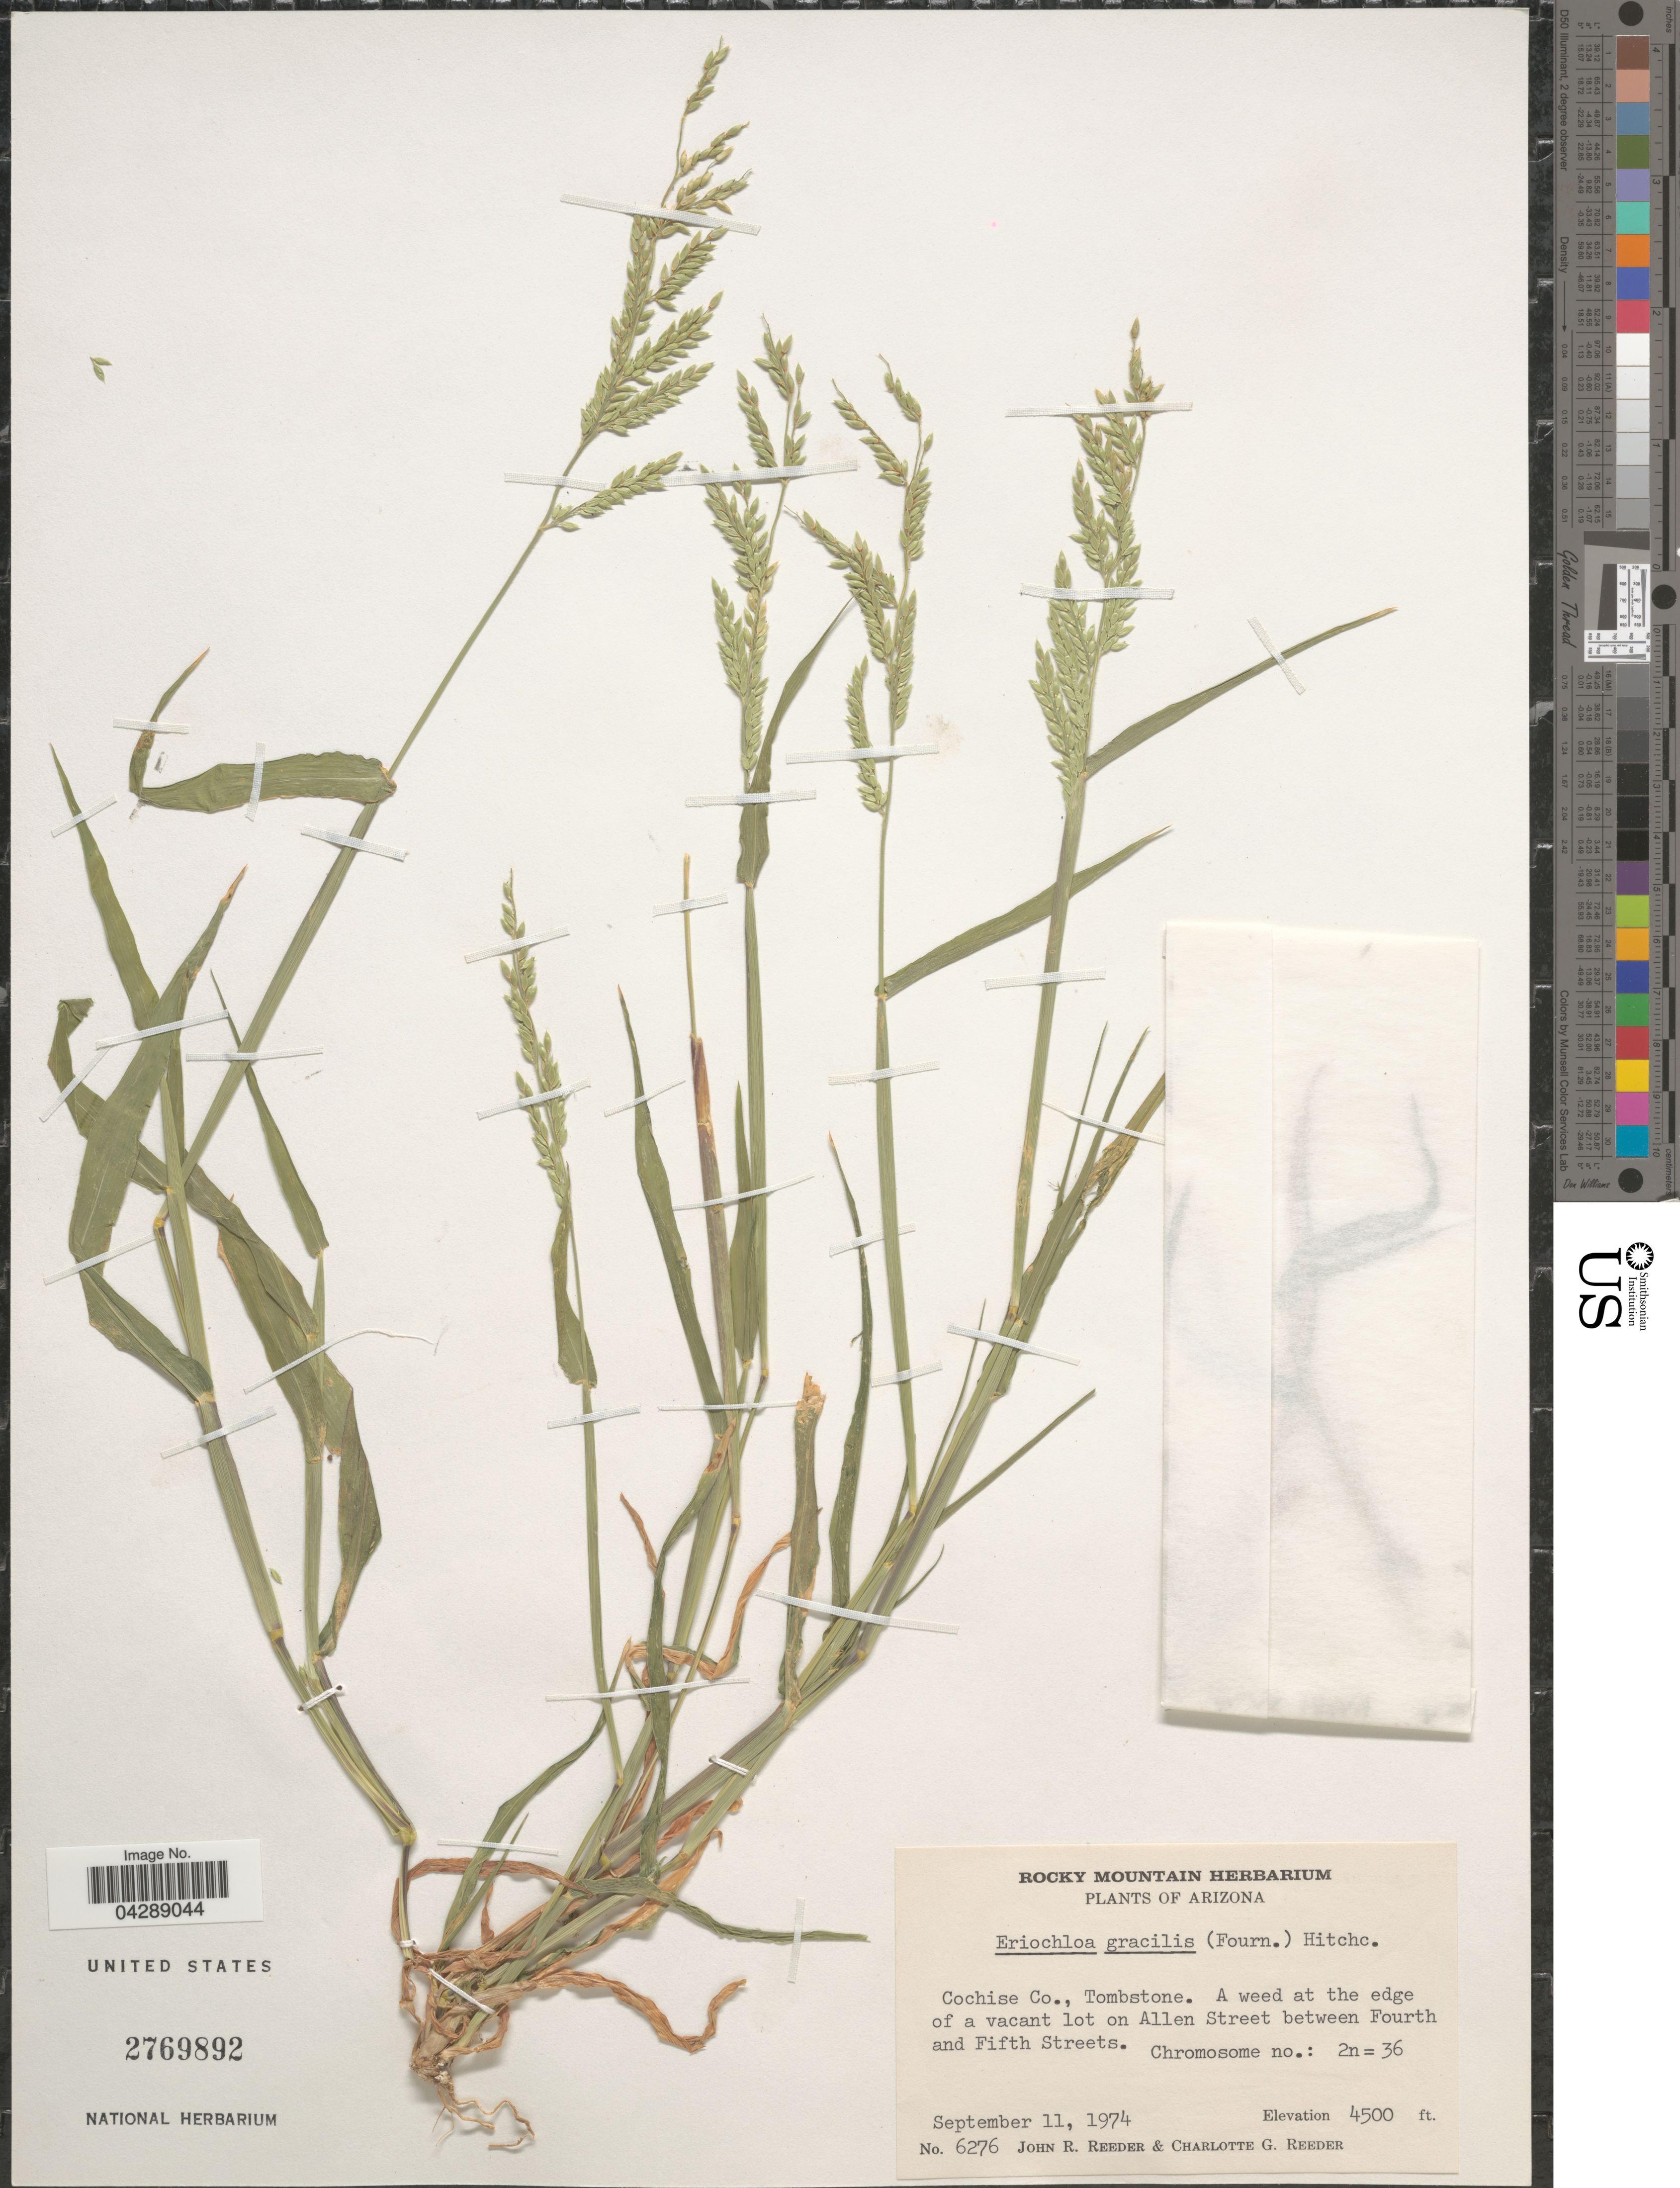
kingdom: Plantae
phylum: Tracheophyta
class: Liliopsida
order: Poales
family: Poaceae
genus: Eriochloa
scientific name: Eriochloa acuminata var. acuminata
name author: (J. Presl) Kunth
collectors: J. R. Reeder & C. G. Reeder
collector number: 6276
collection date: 1974-09-11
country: United States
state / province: Arizona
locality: Cochise Co., Tombstone. A weed at the edge of a vacant lot on Allen Street between Fourth and Fifth Streets.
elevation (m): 1372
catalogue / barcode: US 2769892